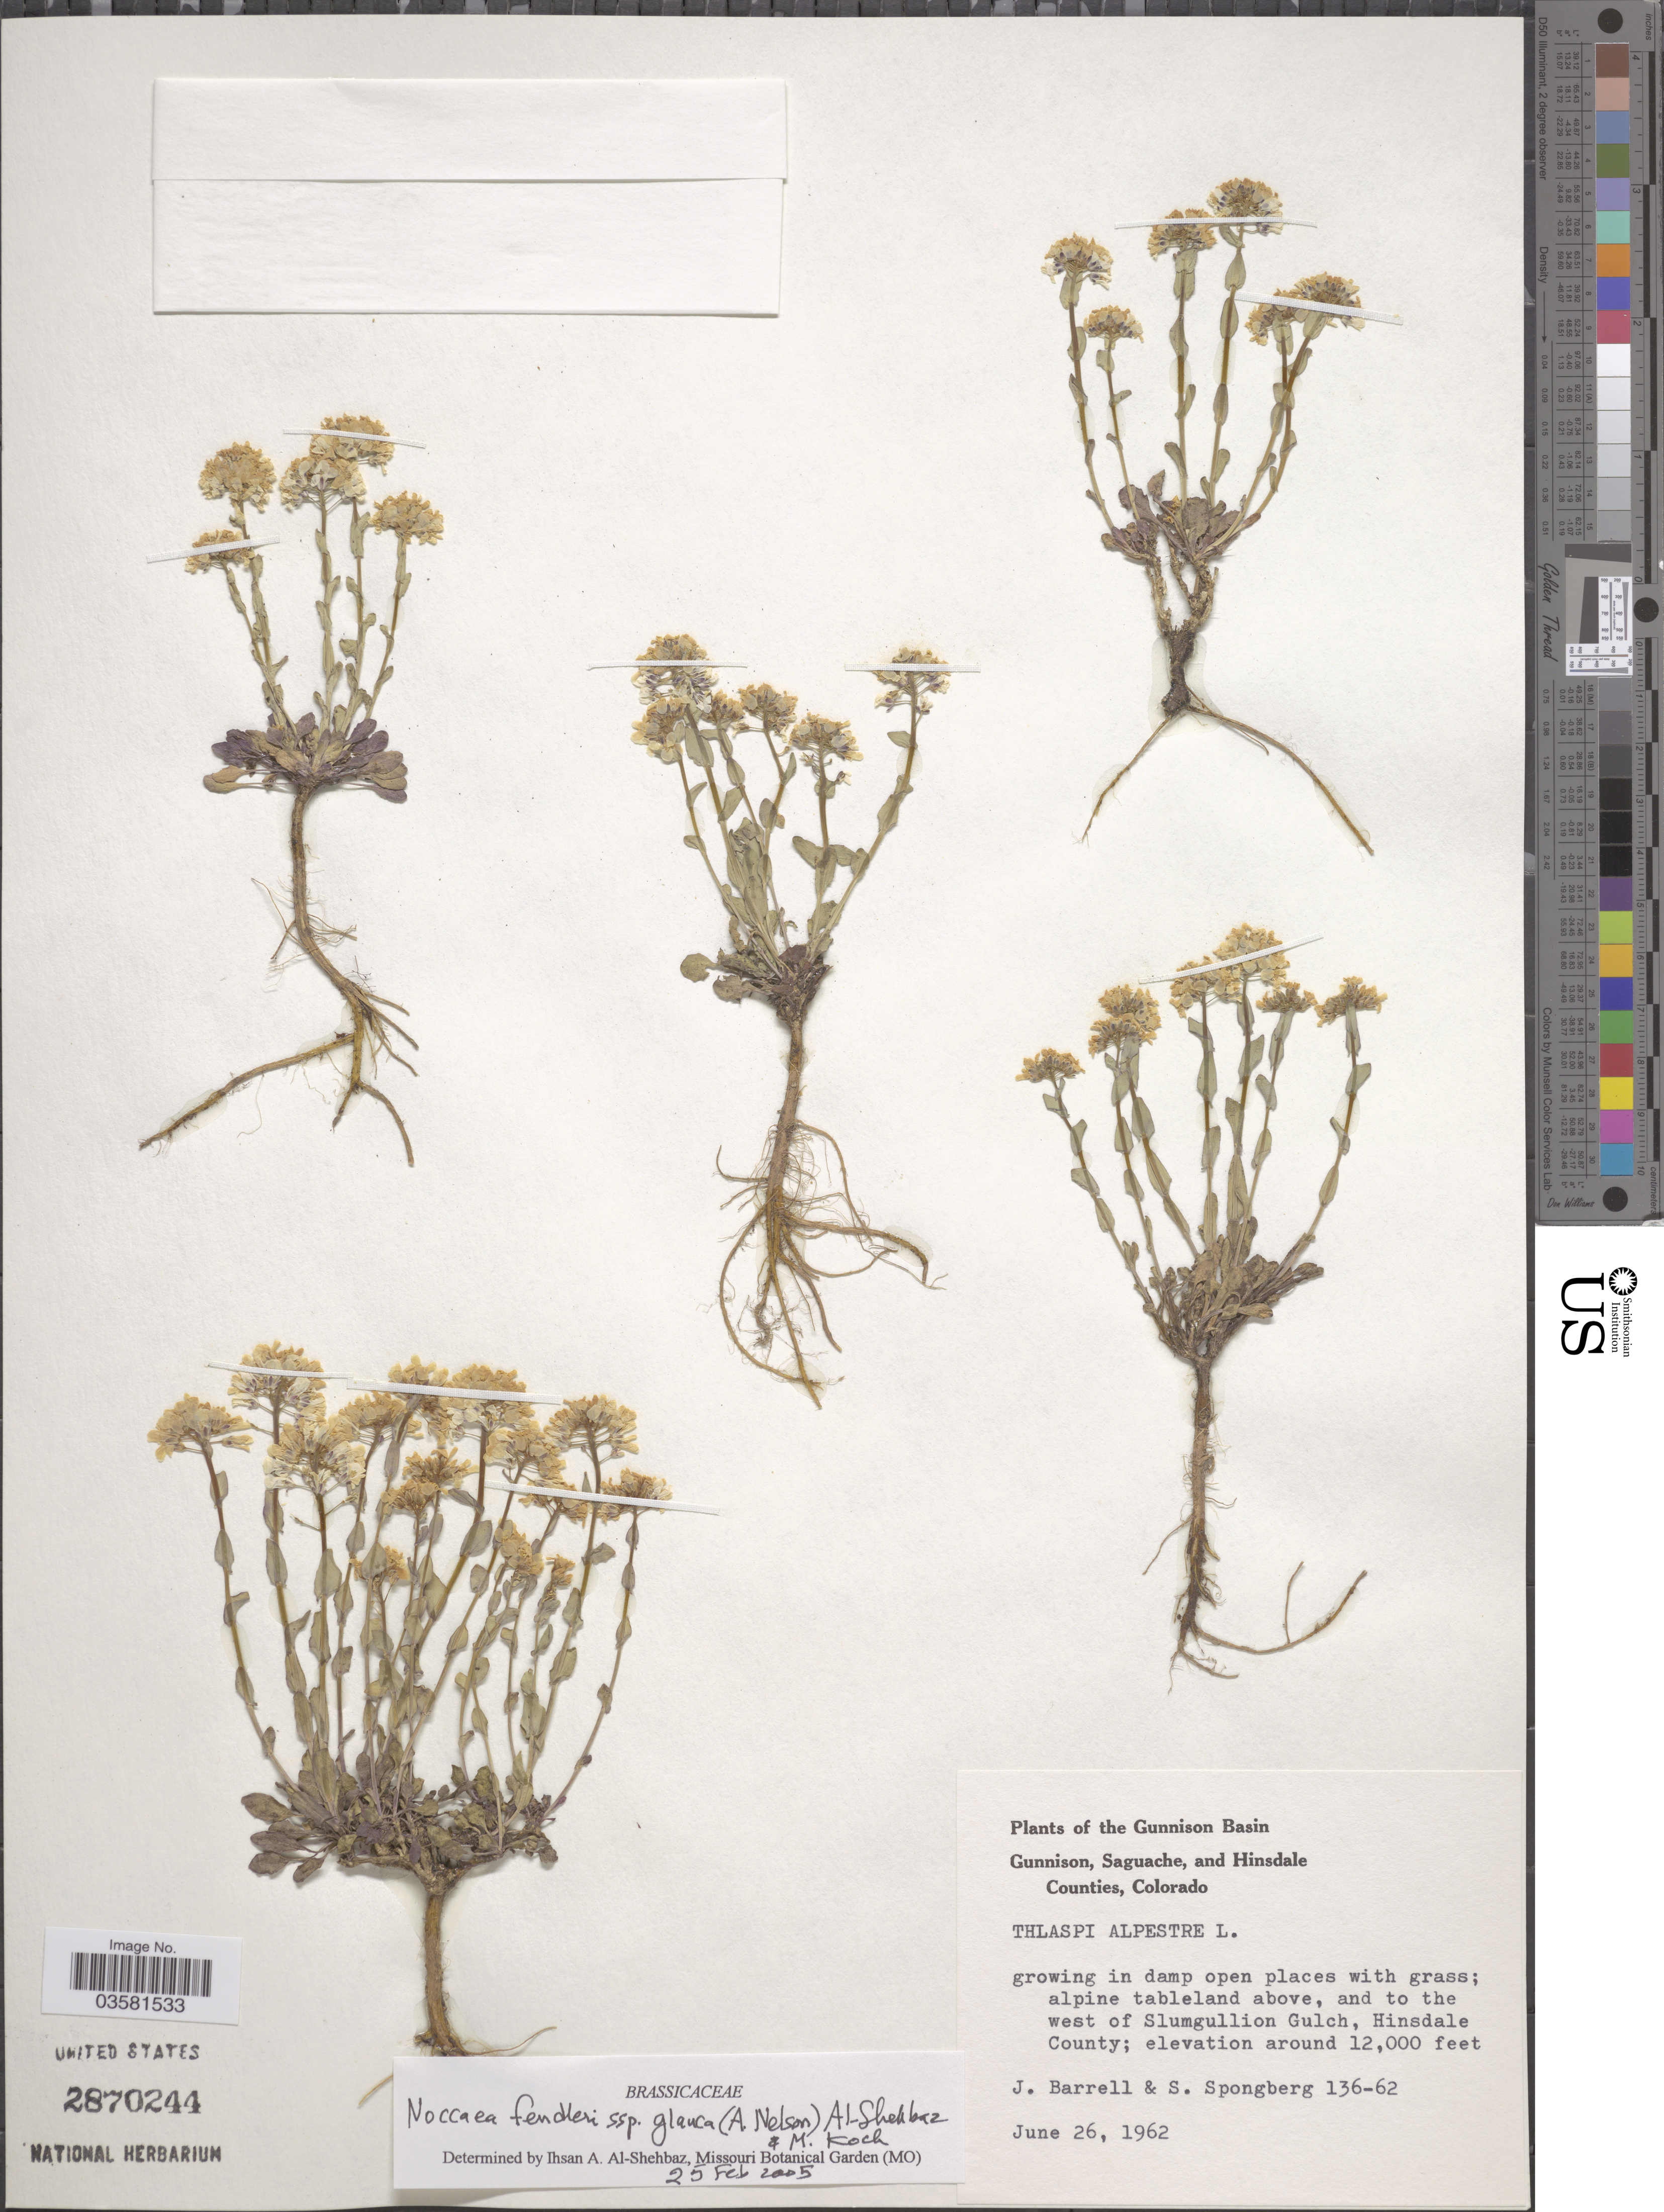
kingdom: Plantae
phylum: Tracheophyta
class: Magnoliopsida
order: Brassicales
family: Brassicaceae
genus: Thlaspi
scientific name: Thlaspi fendleri var. glaucum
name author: (A. Nelson) C.L. Hitchc.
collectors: J. Barrell & S. A.Spongberg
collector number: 136-62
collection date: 1962-06-26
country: United States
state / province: Colorado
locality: The Gunnison Basin. Alpine tableland above, and to the west of Slumgullion Gulch, Hinsdale County.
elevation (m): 3658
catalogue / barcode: US 2870244